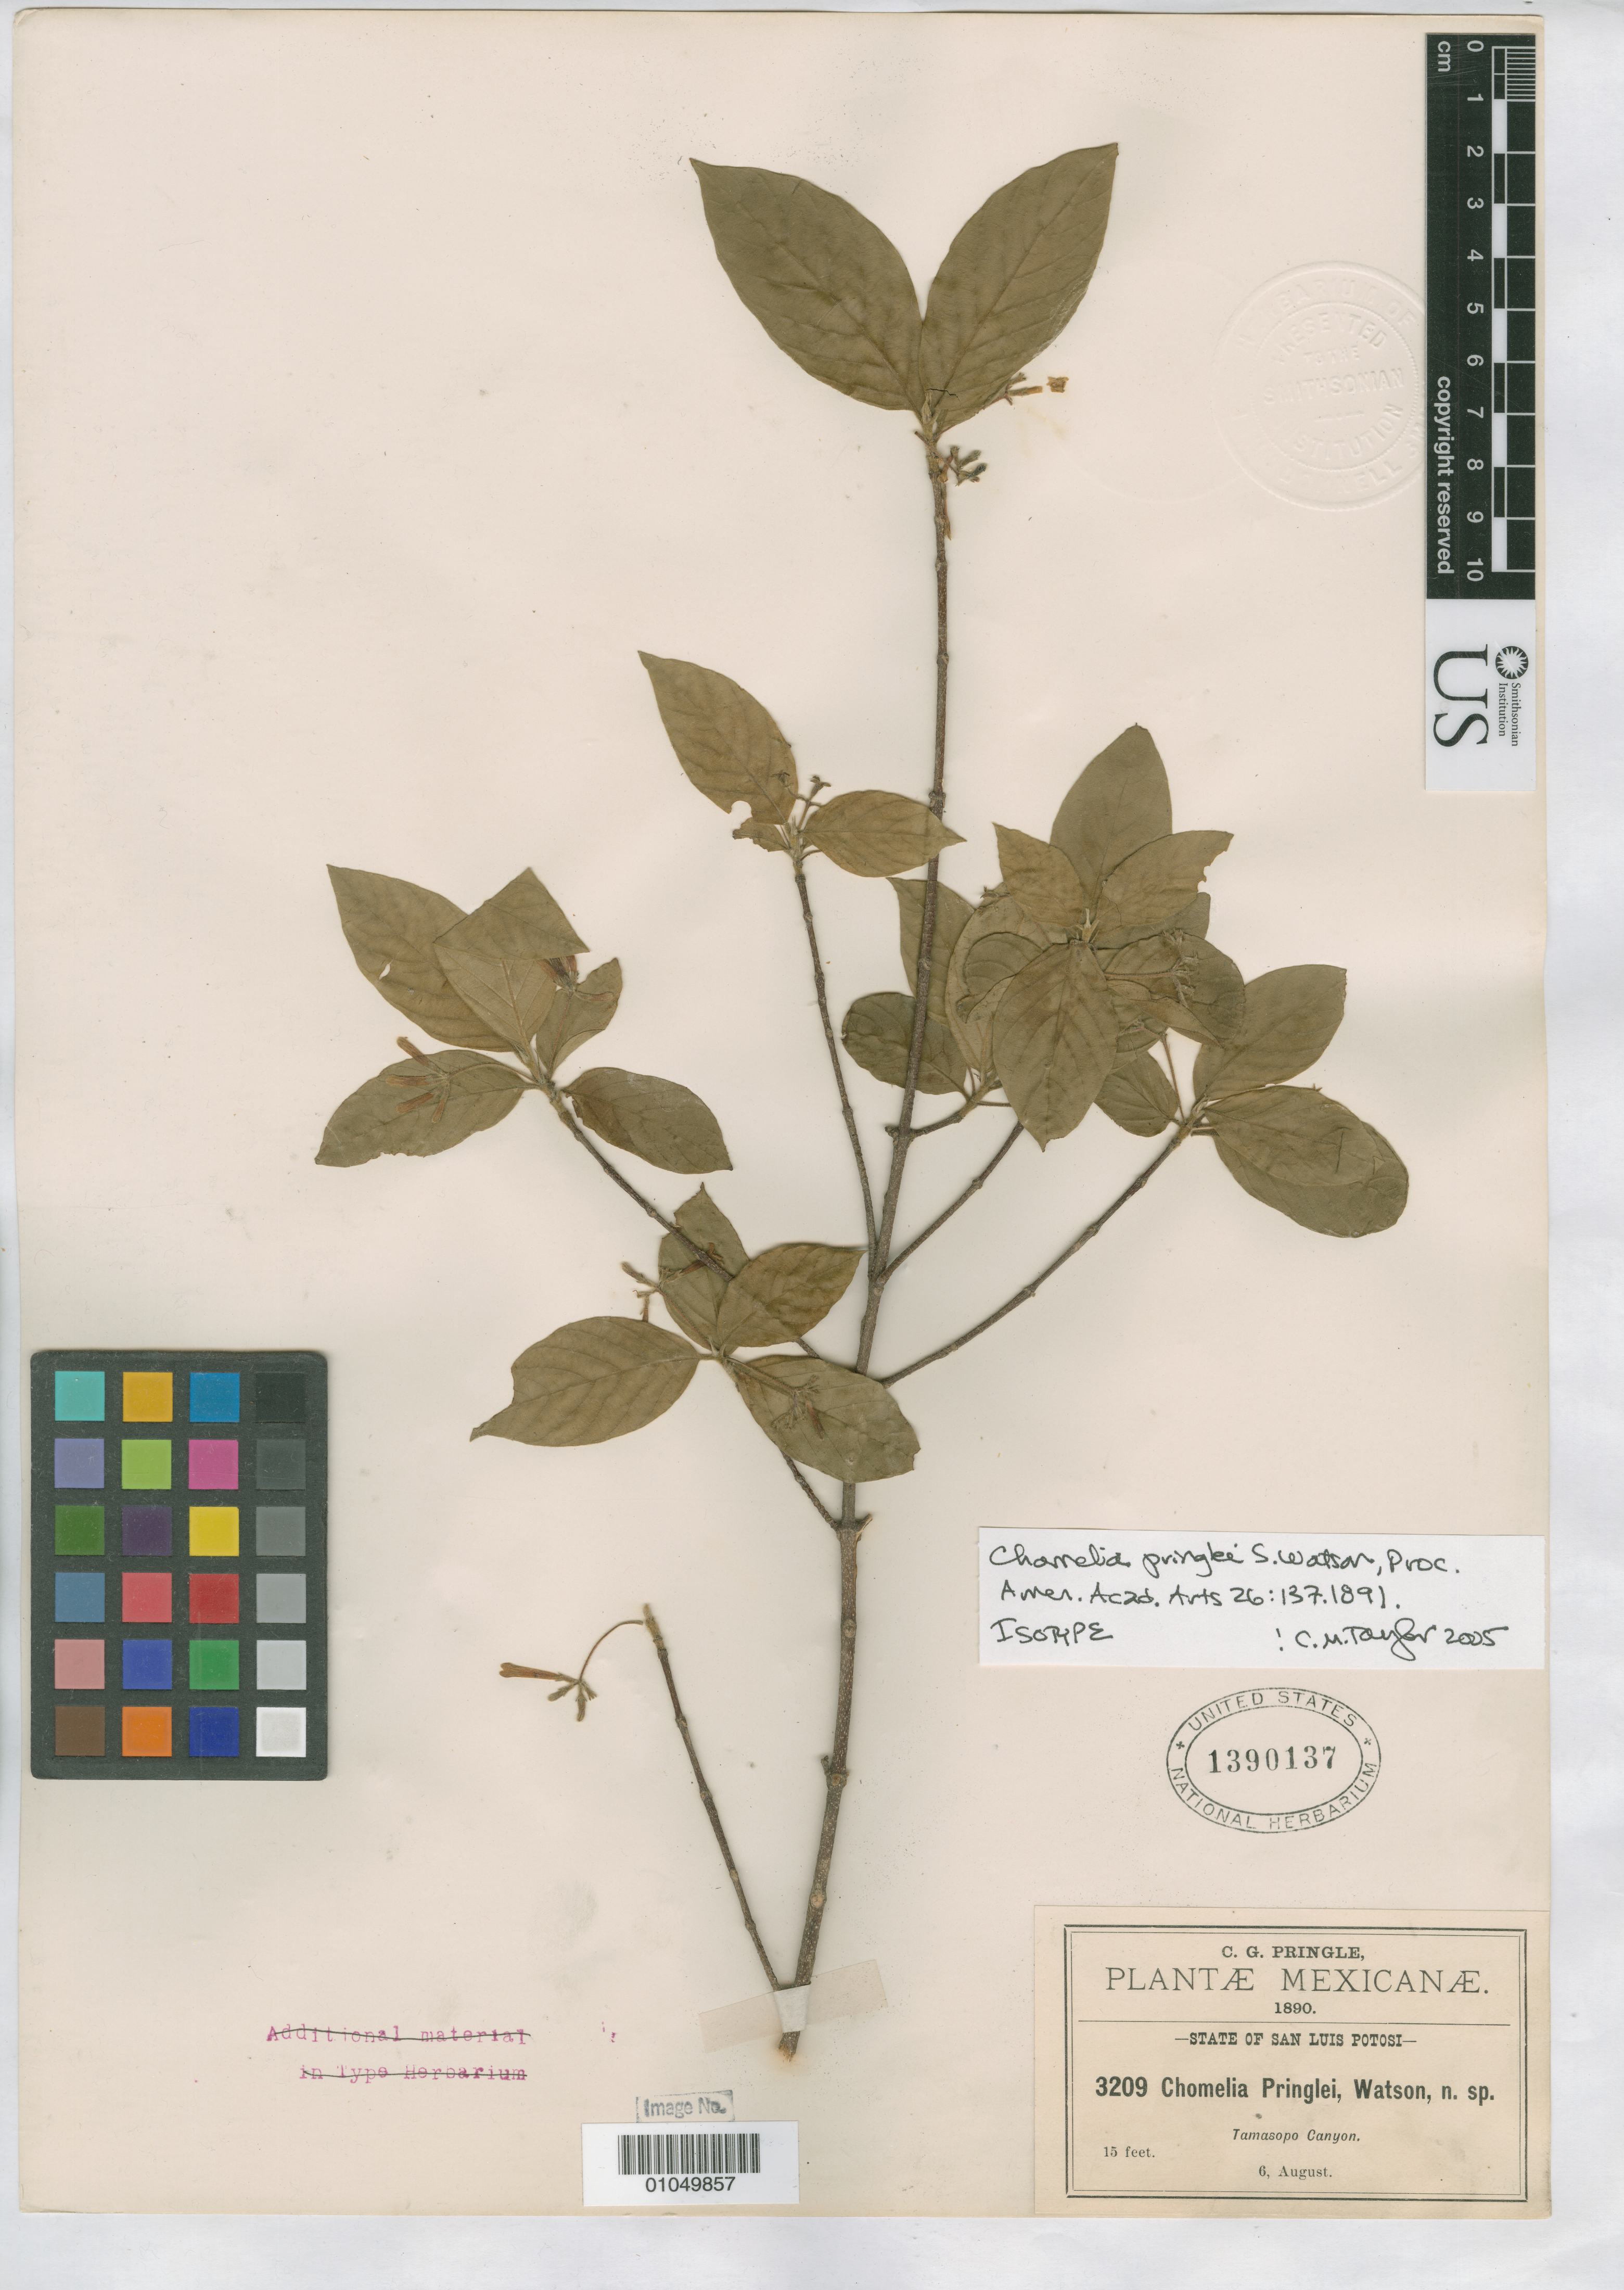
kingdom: Plantae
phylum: Tracheophyta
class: Magnoliopsida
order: Gentianales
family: Rubiaceae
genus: Chomelia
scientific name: Chomelia pringlei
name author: S. Watson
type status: Isotype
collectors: C. G. Pringle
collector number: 3209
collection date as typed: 06 Aug 1890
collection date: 1890-08-06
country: Mexico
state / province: San Luis Potosí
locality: Tamasopo Canyon.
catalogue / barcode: US 1390137